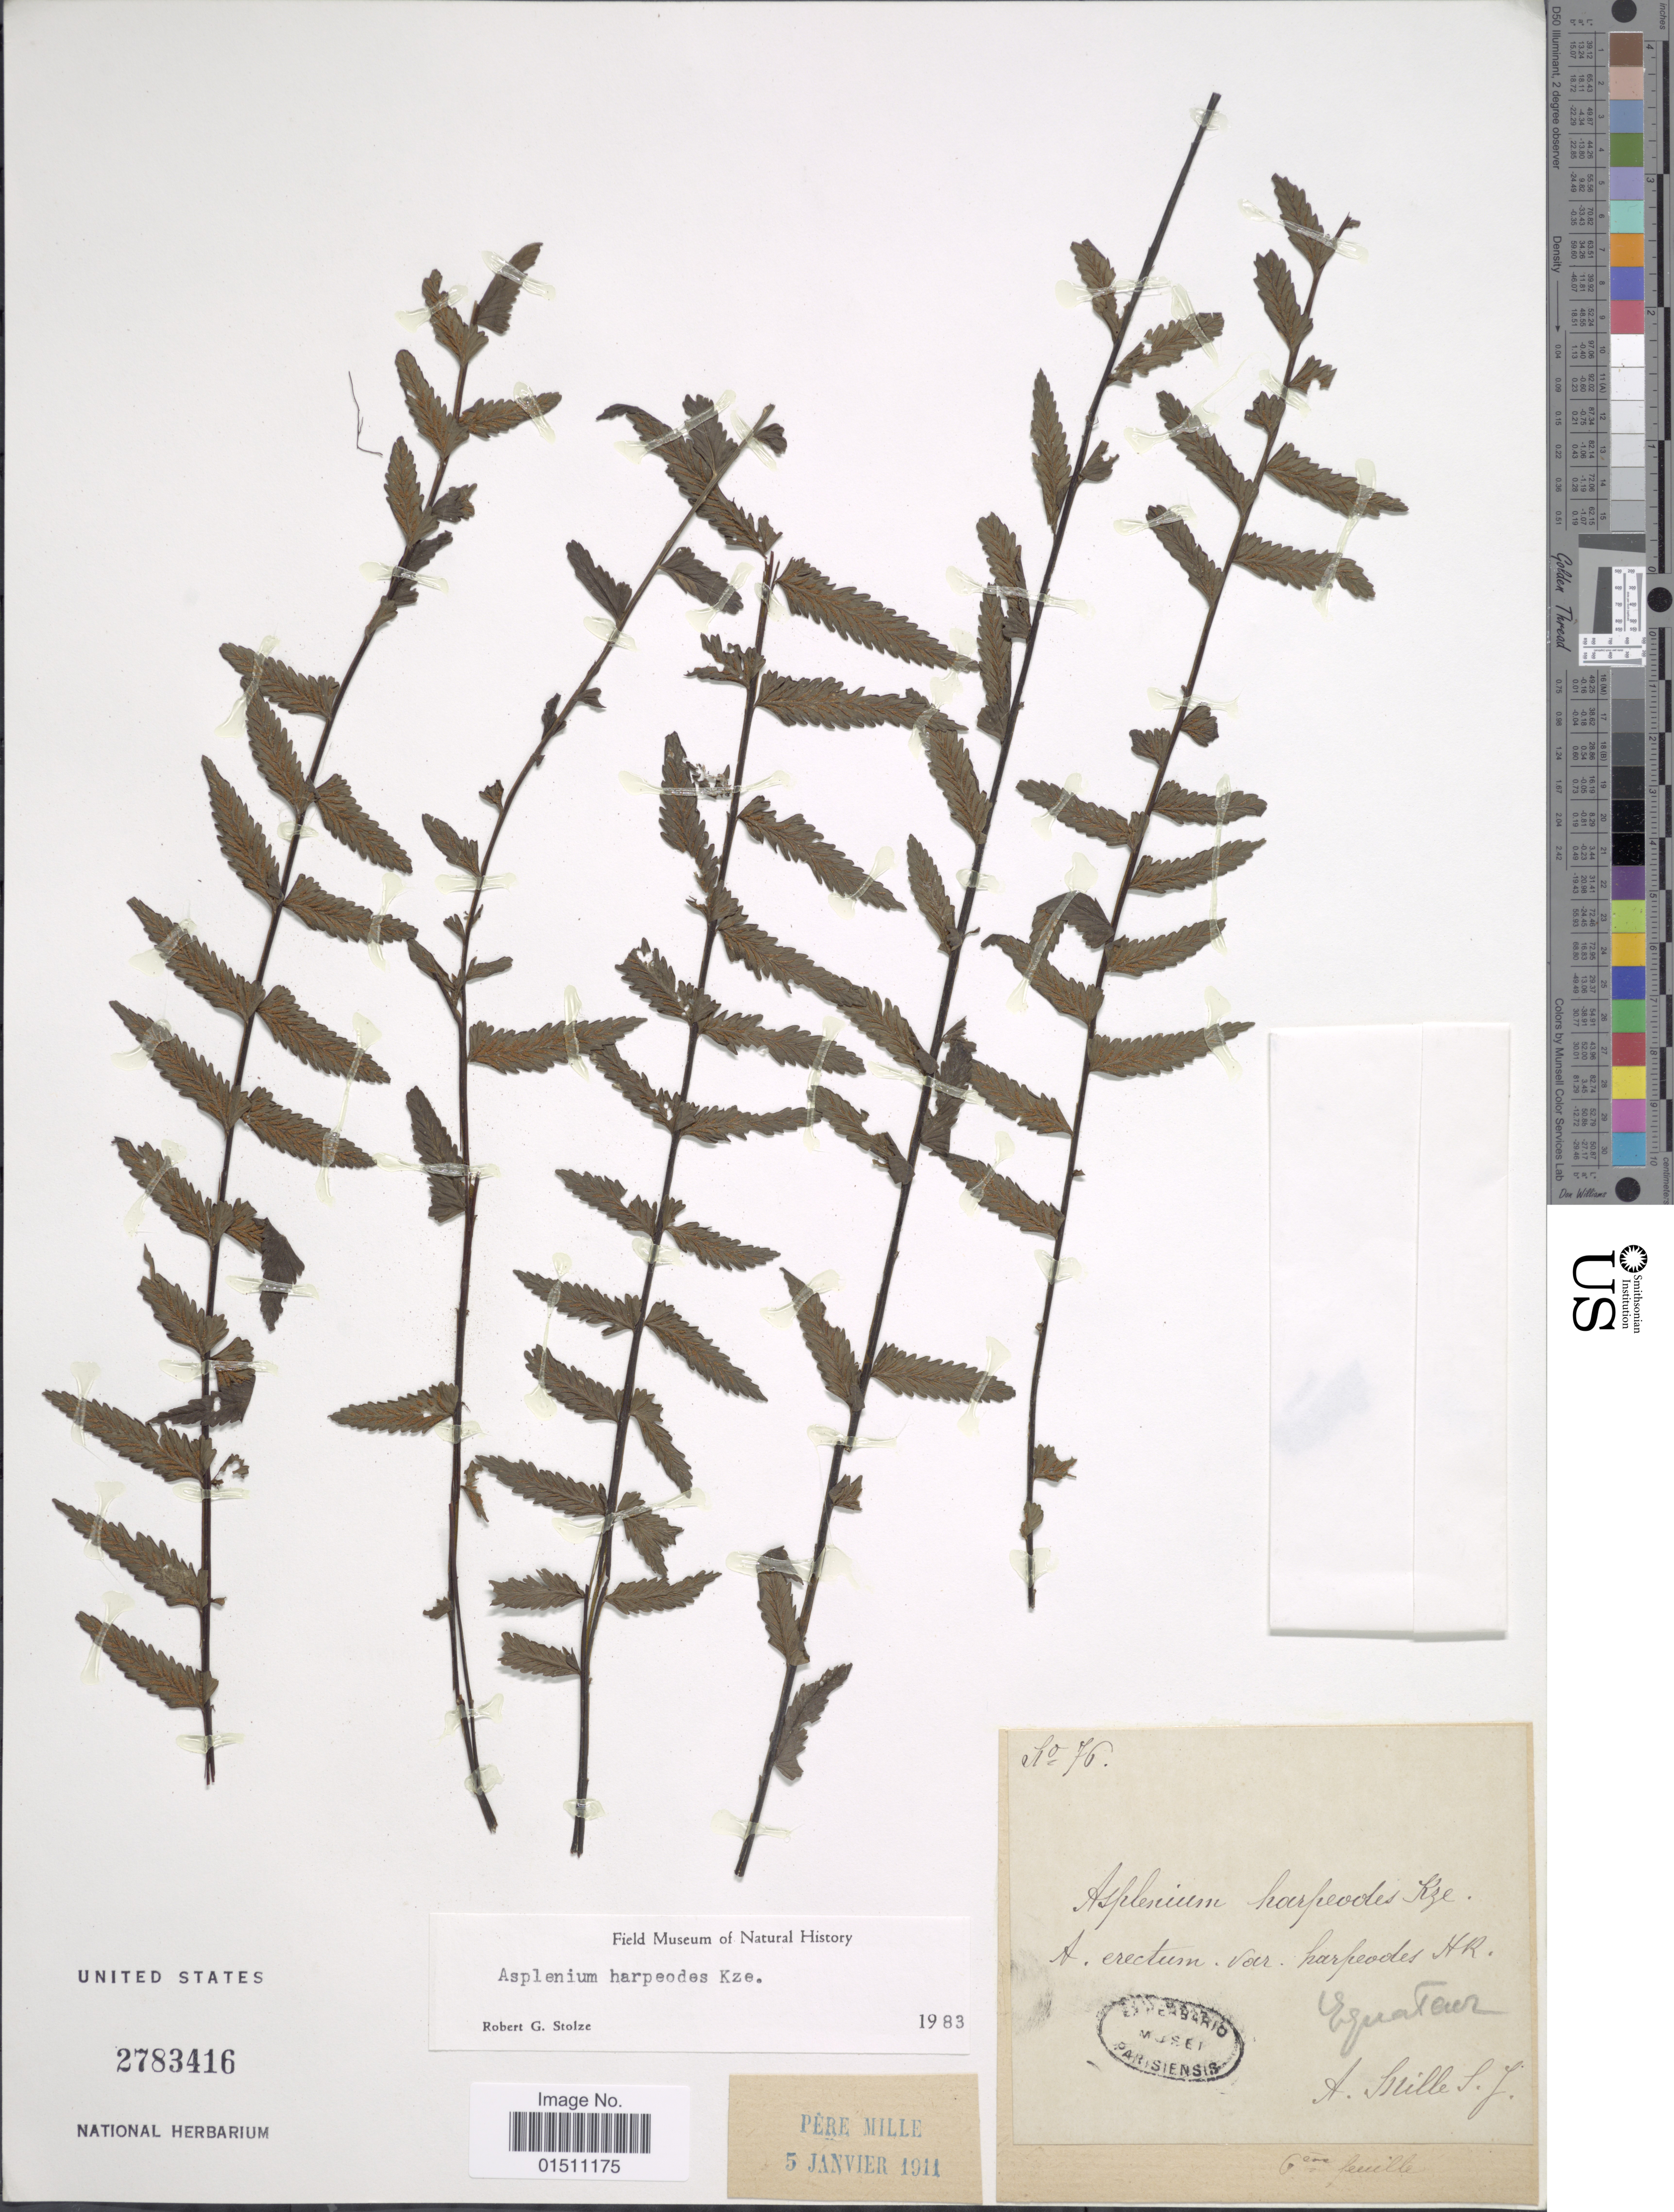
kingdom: Plantae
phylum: Tracheophyta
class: Polypodiopsida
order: Polypodiales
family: Aspleniaceae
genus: Asplenium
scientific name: Asplenium harpeodes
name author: Kunze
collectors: A. Mille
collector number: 76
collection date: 1911-01-05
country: Ecuador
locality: Equatar.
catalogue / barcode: US 2783416